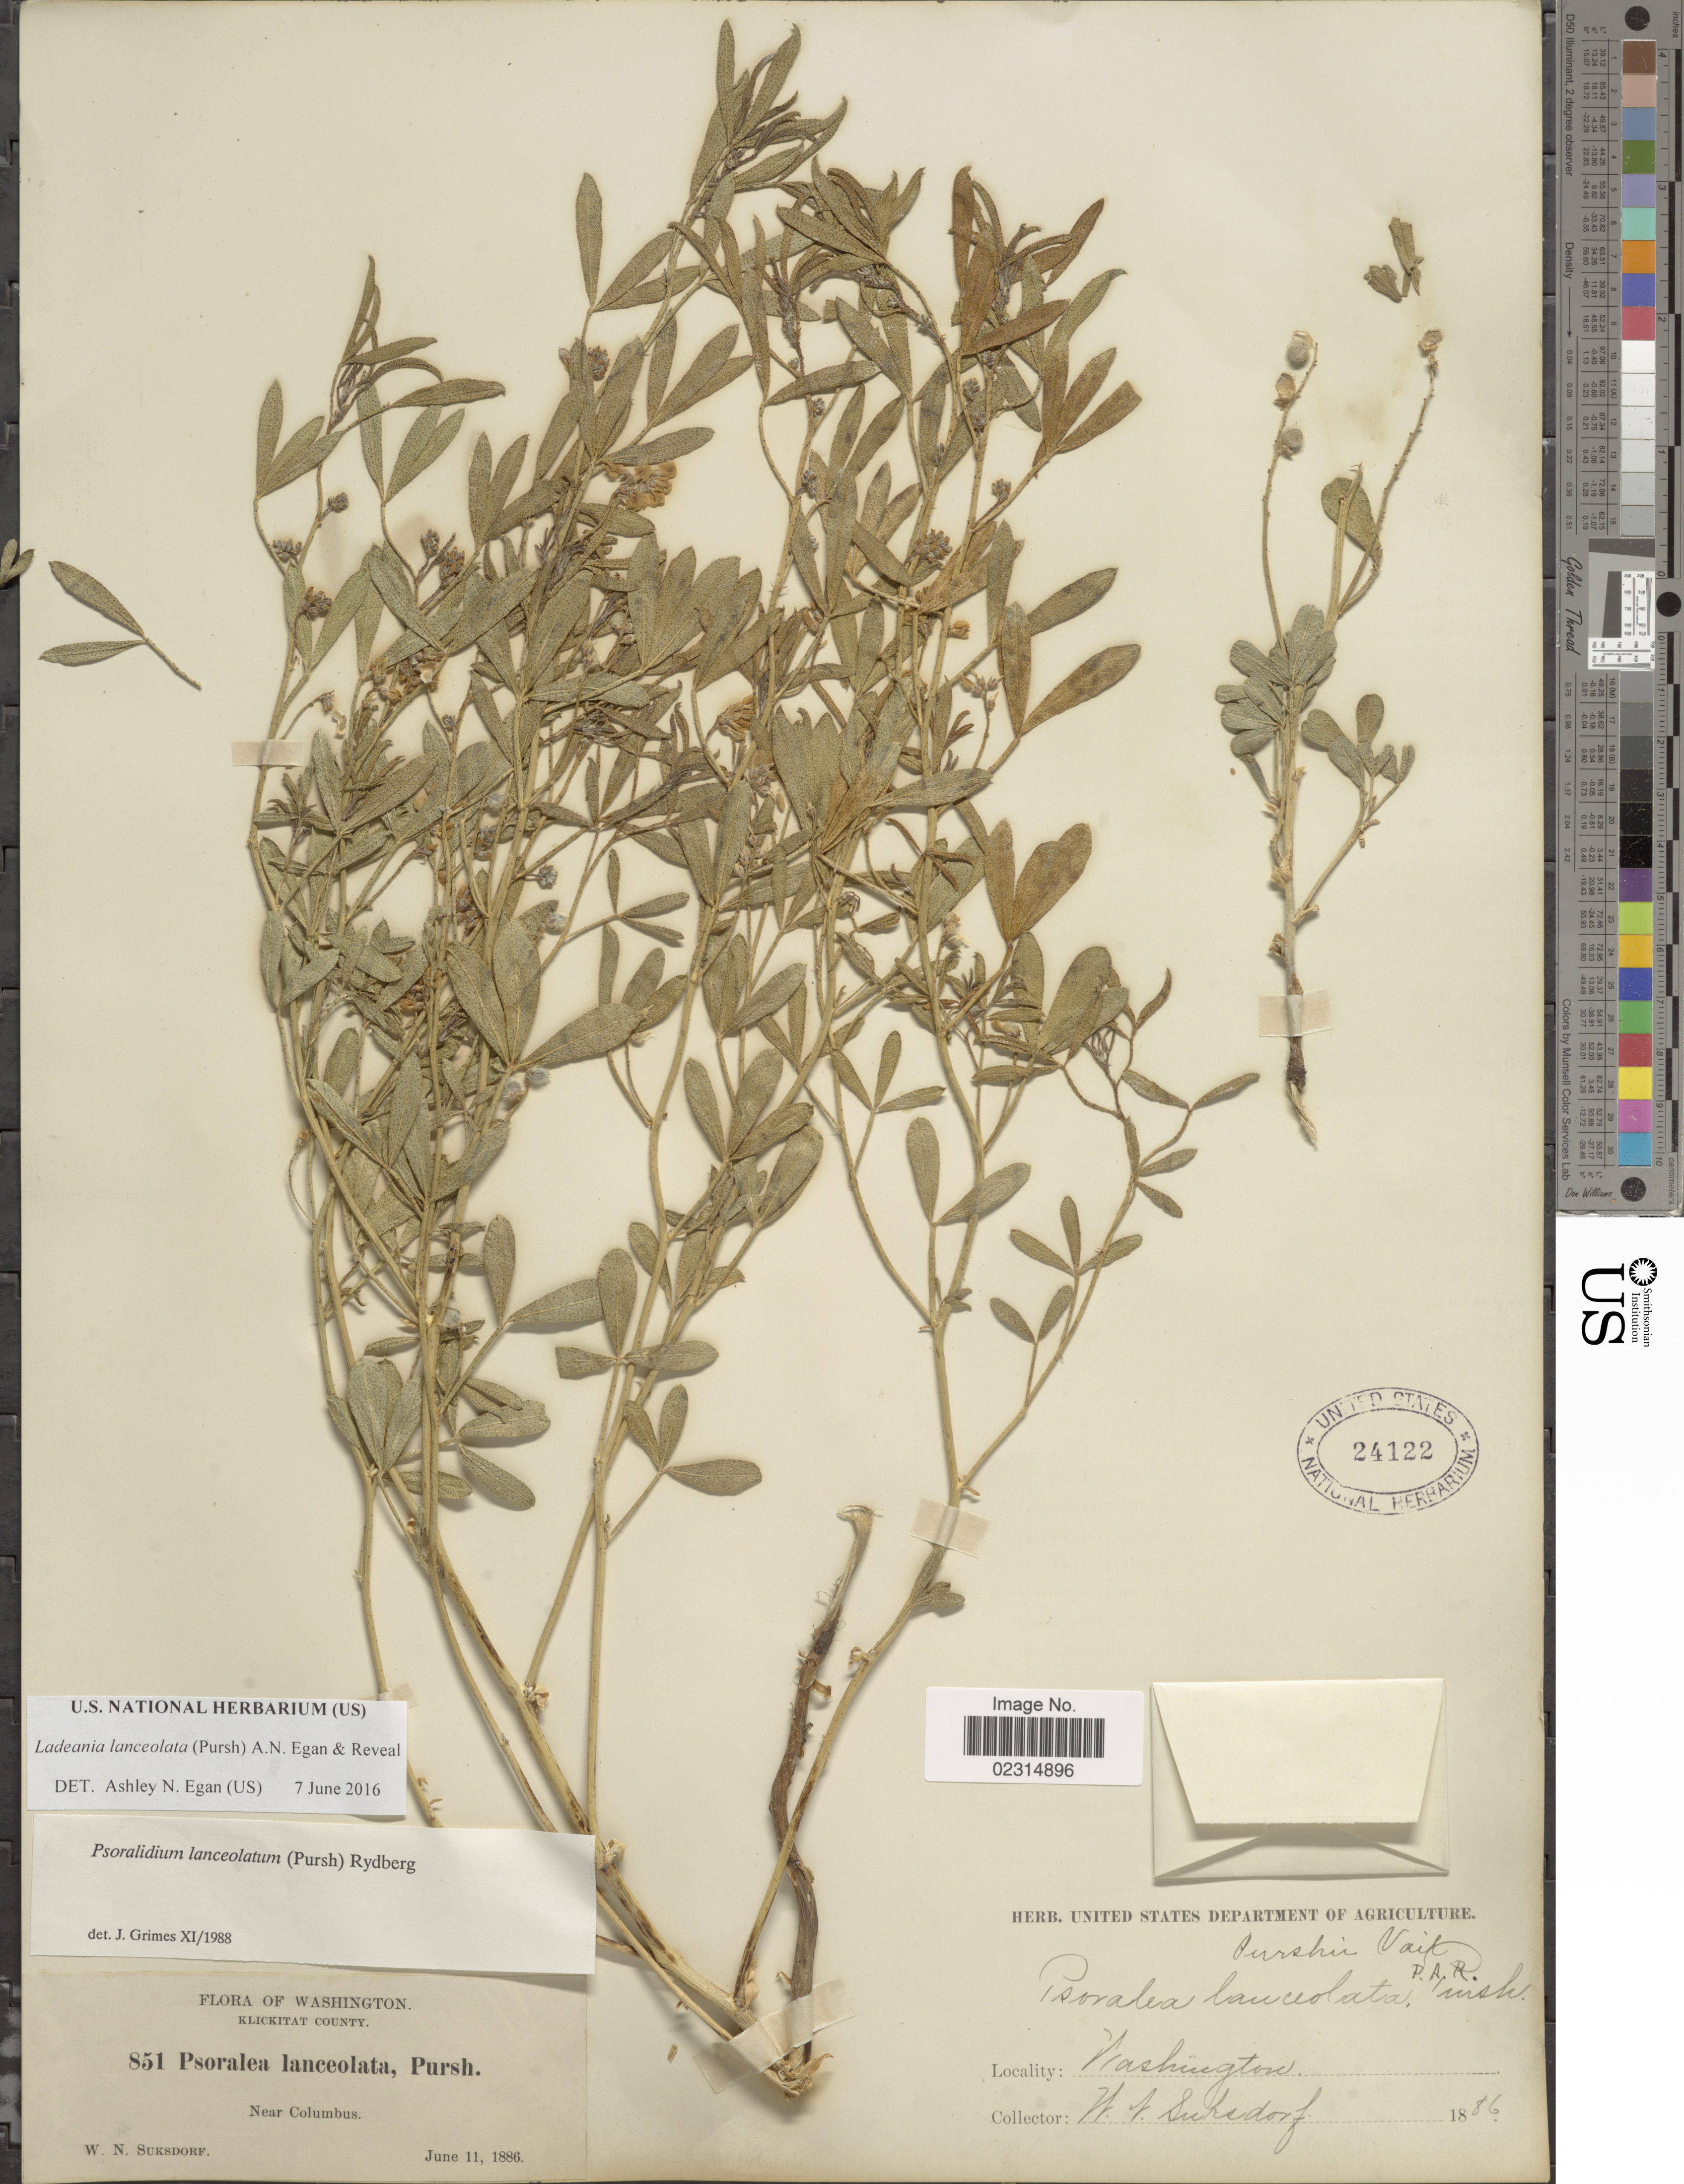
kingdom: Plantae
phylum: Tracheophyta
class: Magnoliopsida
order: Fabales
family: Fabaceae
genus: Ladeania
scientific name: Ladeania lanceolata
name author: (Pursh) A.N. Egan & Reveal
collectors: W. N. Suksdorf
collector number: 851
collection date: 1886-06-11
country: United States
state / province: Washington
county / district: Klickitat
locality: Klickitat County, Near Columbus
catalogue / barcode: US 24122